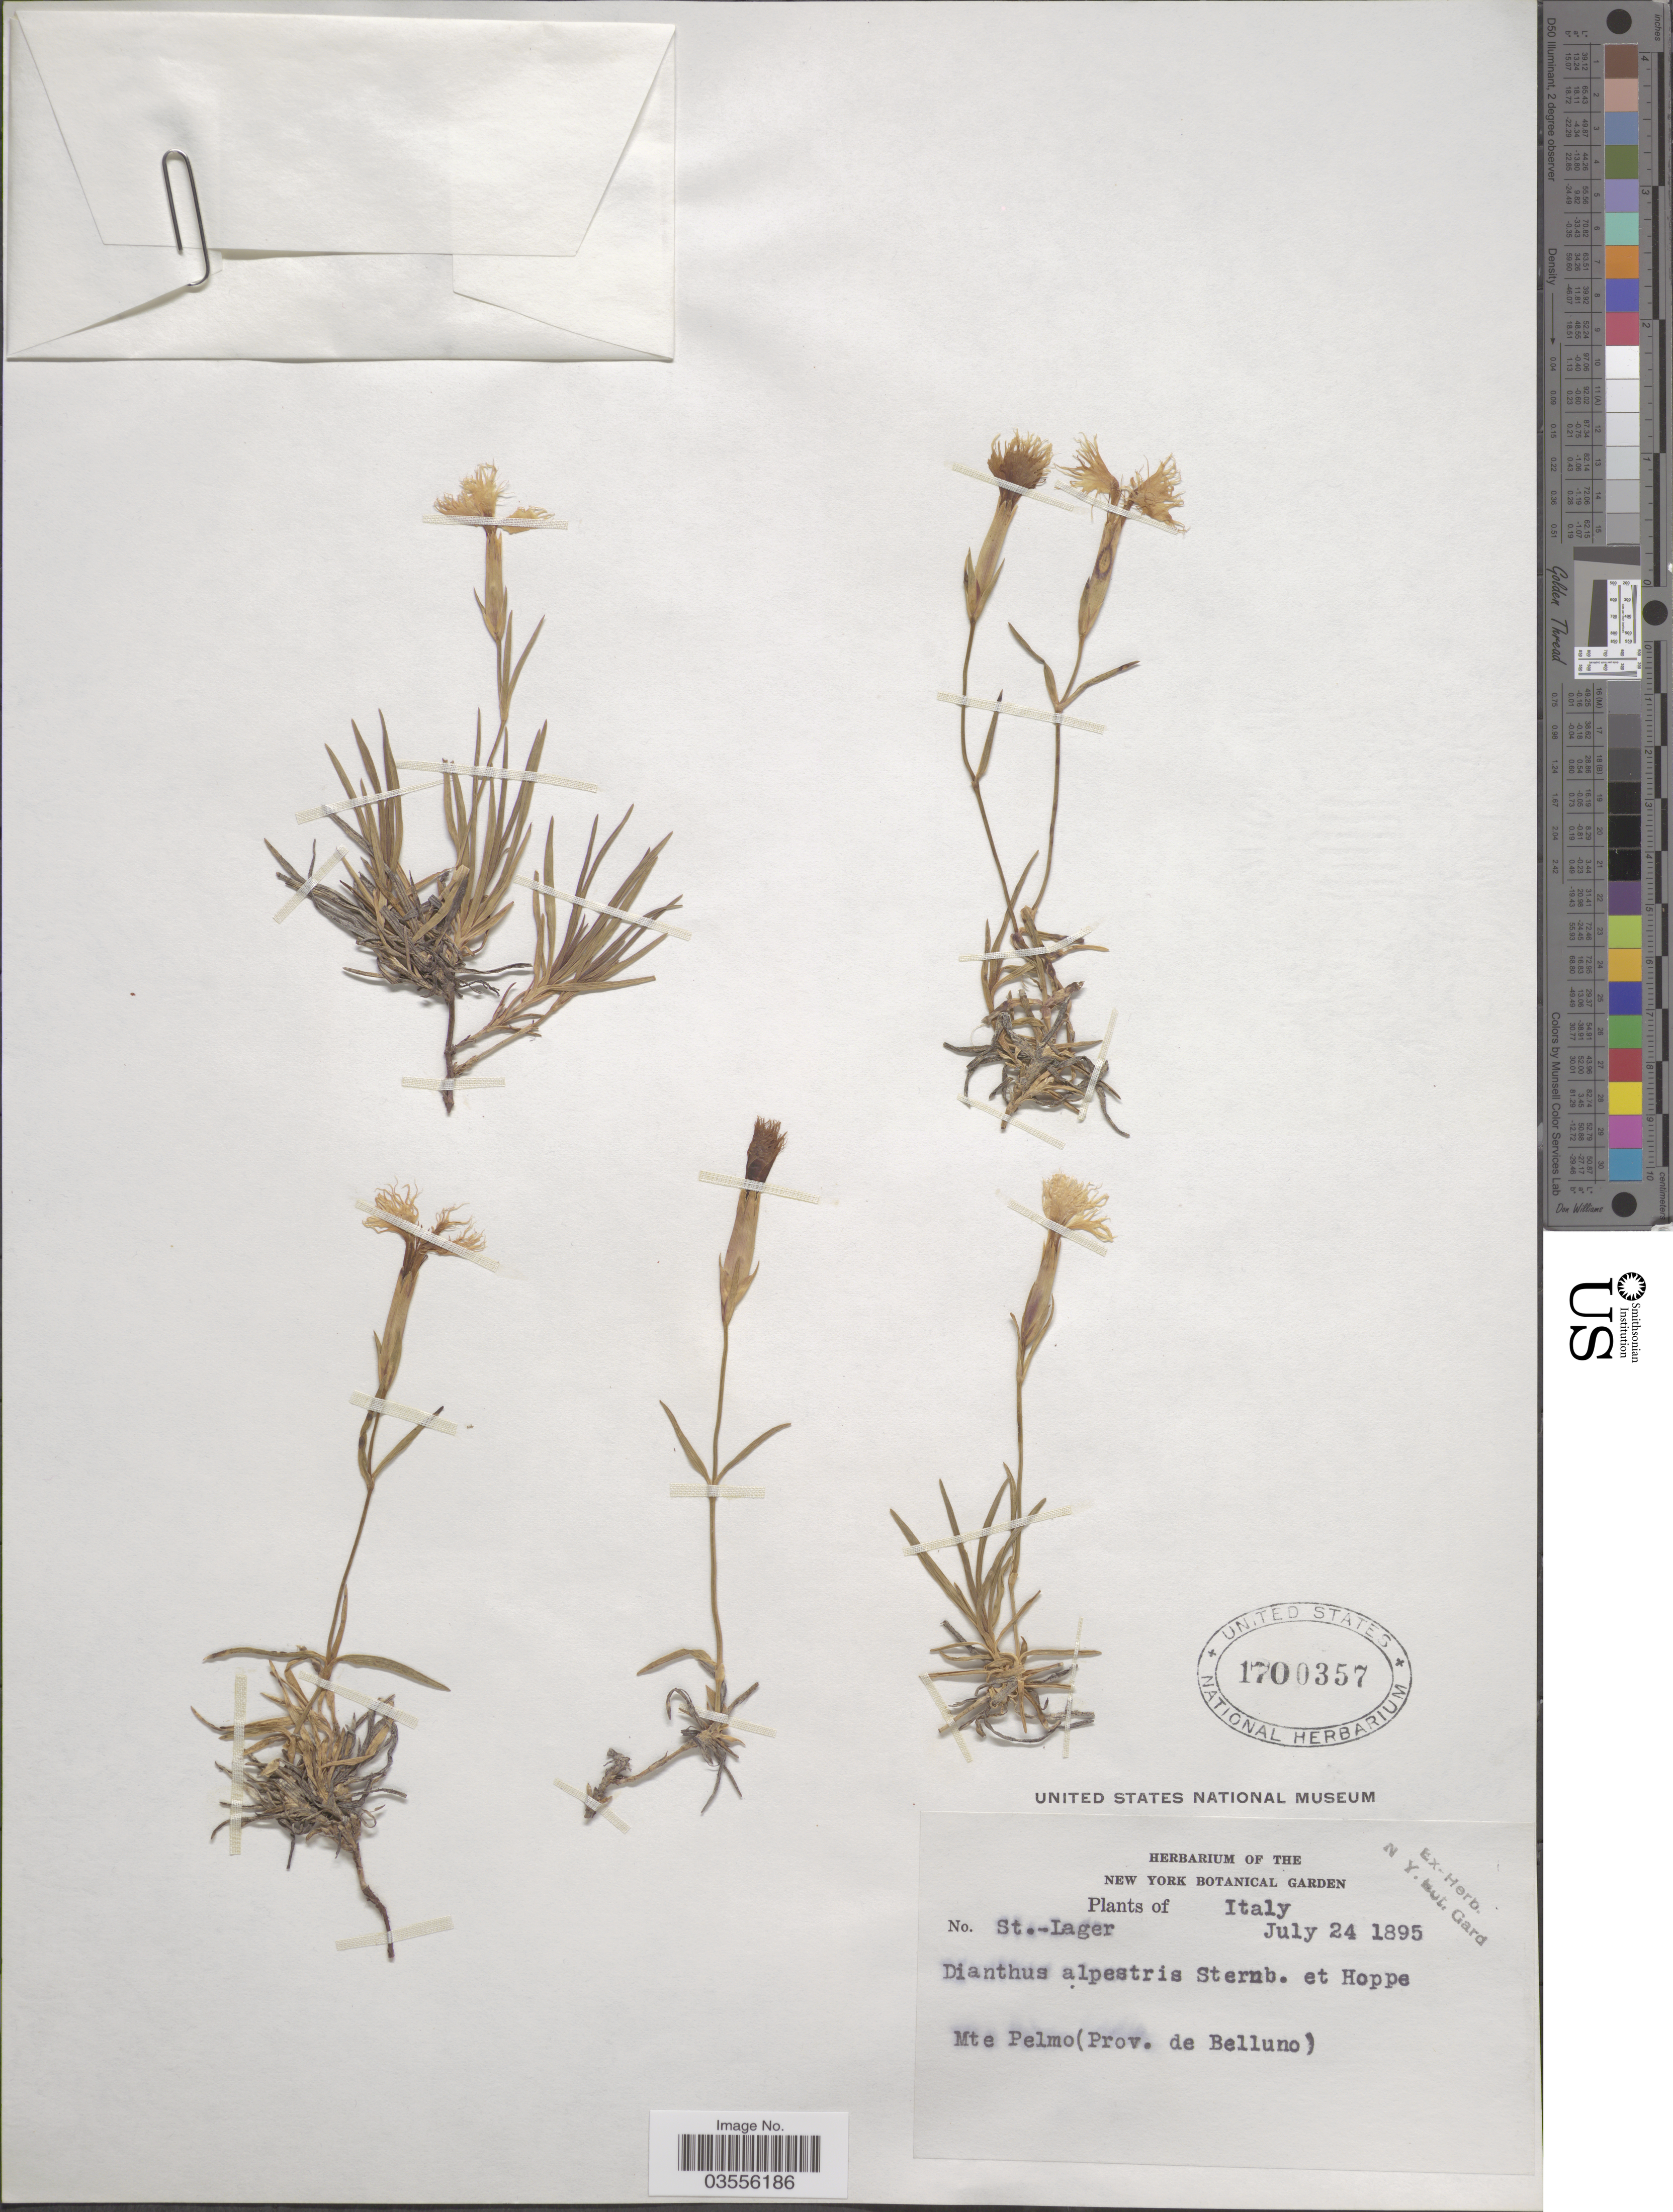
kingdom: Plantae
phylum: Tracheophyta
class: Magnoliopsida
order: Caryophyllales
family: Caryophyllaceae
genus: Dianthus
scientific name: Dianthus alpestris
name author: Sternb.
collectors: -. St. Lager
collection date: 1895-07-24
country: Italy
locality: Mte Pelmo (Prov. de Belluno).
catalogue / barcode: US 1700357